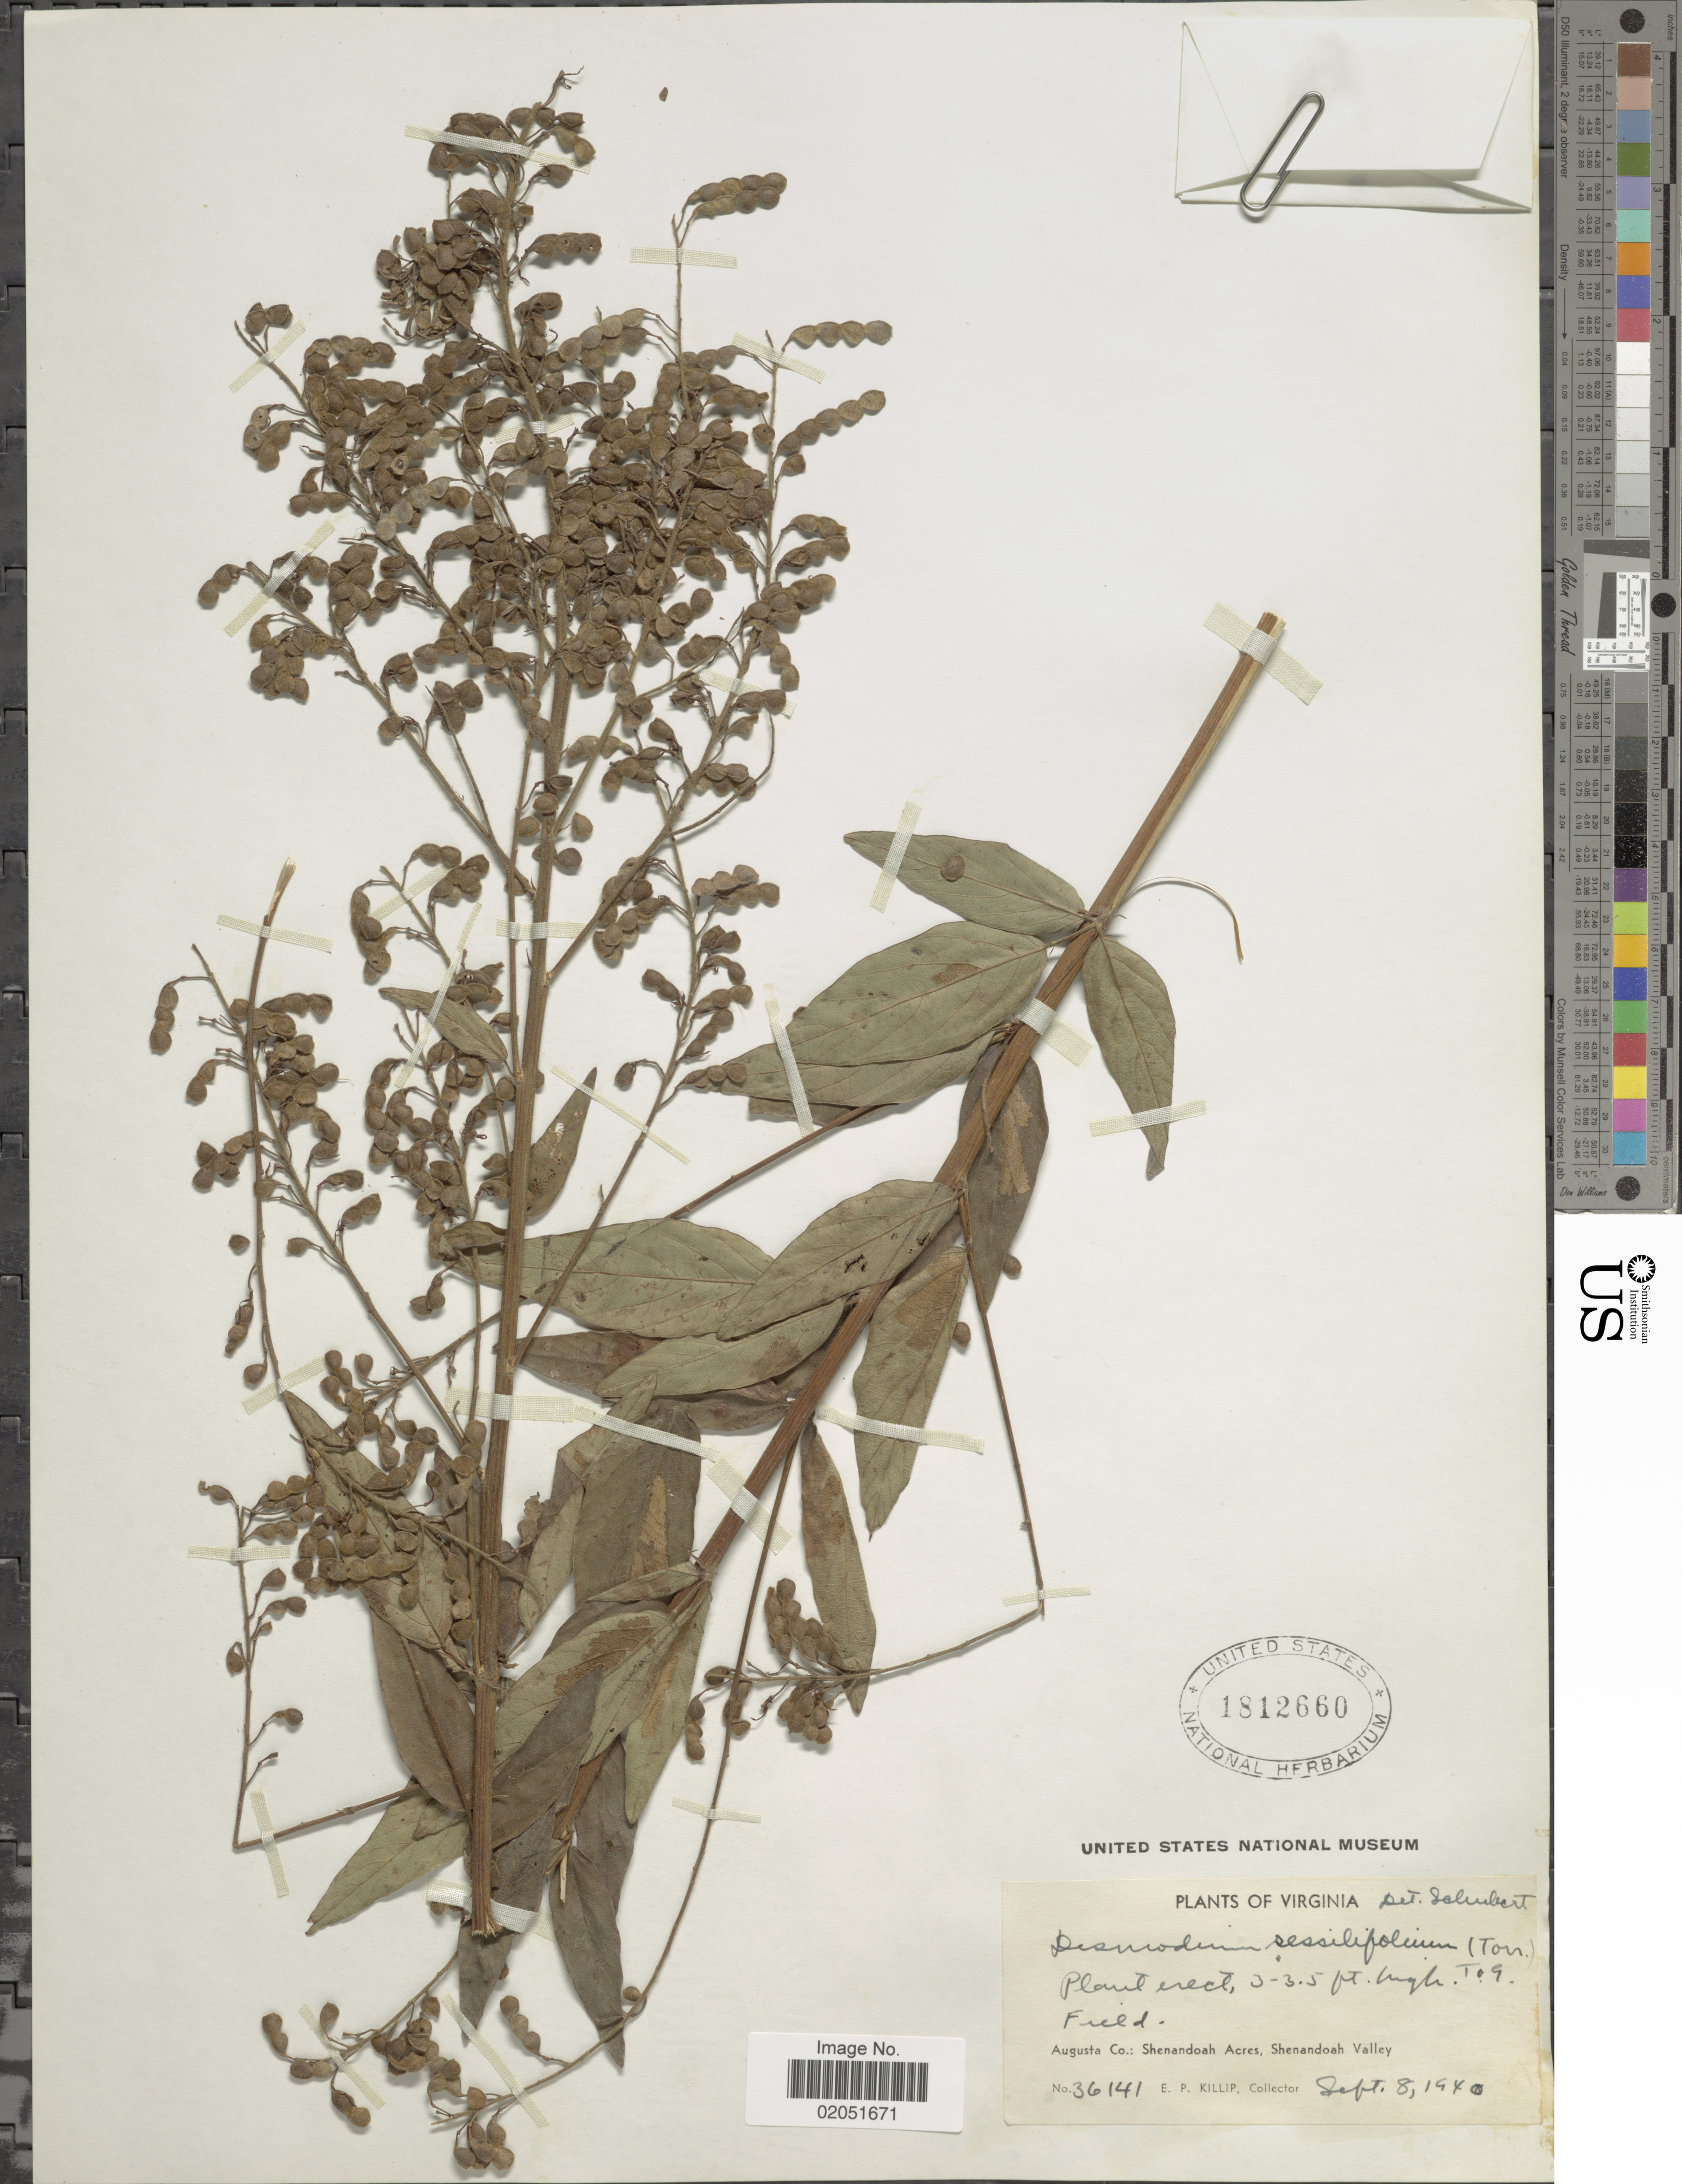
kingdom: Plantae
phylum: Tracheophyta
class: Magnoliopsida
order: Fabales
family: Fabaceae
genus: Desmodium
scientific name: Desmodium sessilifolium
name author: Torr. & A. Gray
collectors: E. P. Killip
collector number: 36141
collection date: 1940-09-08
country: United States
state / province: Virginia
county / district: Augusta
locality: Augusta Co.: Shenandoah Acress, Shenandoah Valley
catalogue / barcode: US 1812660